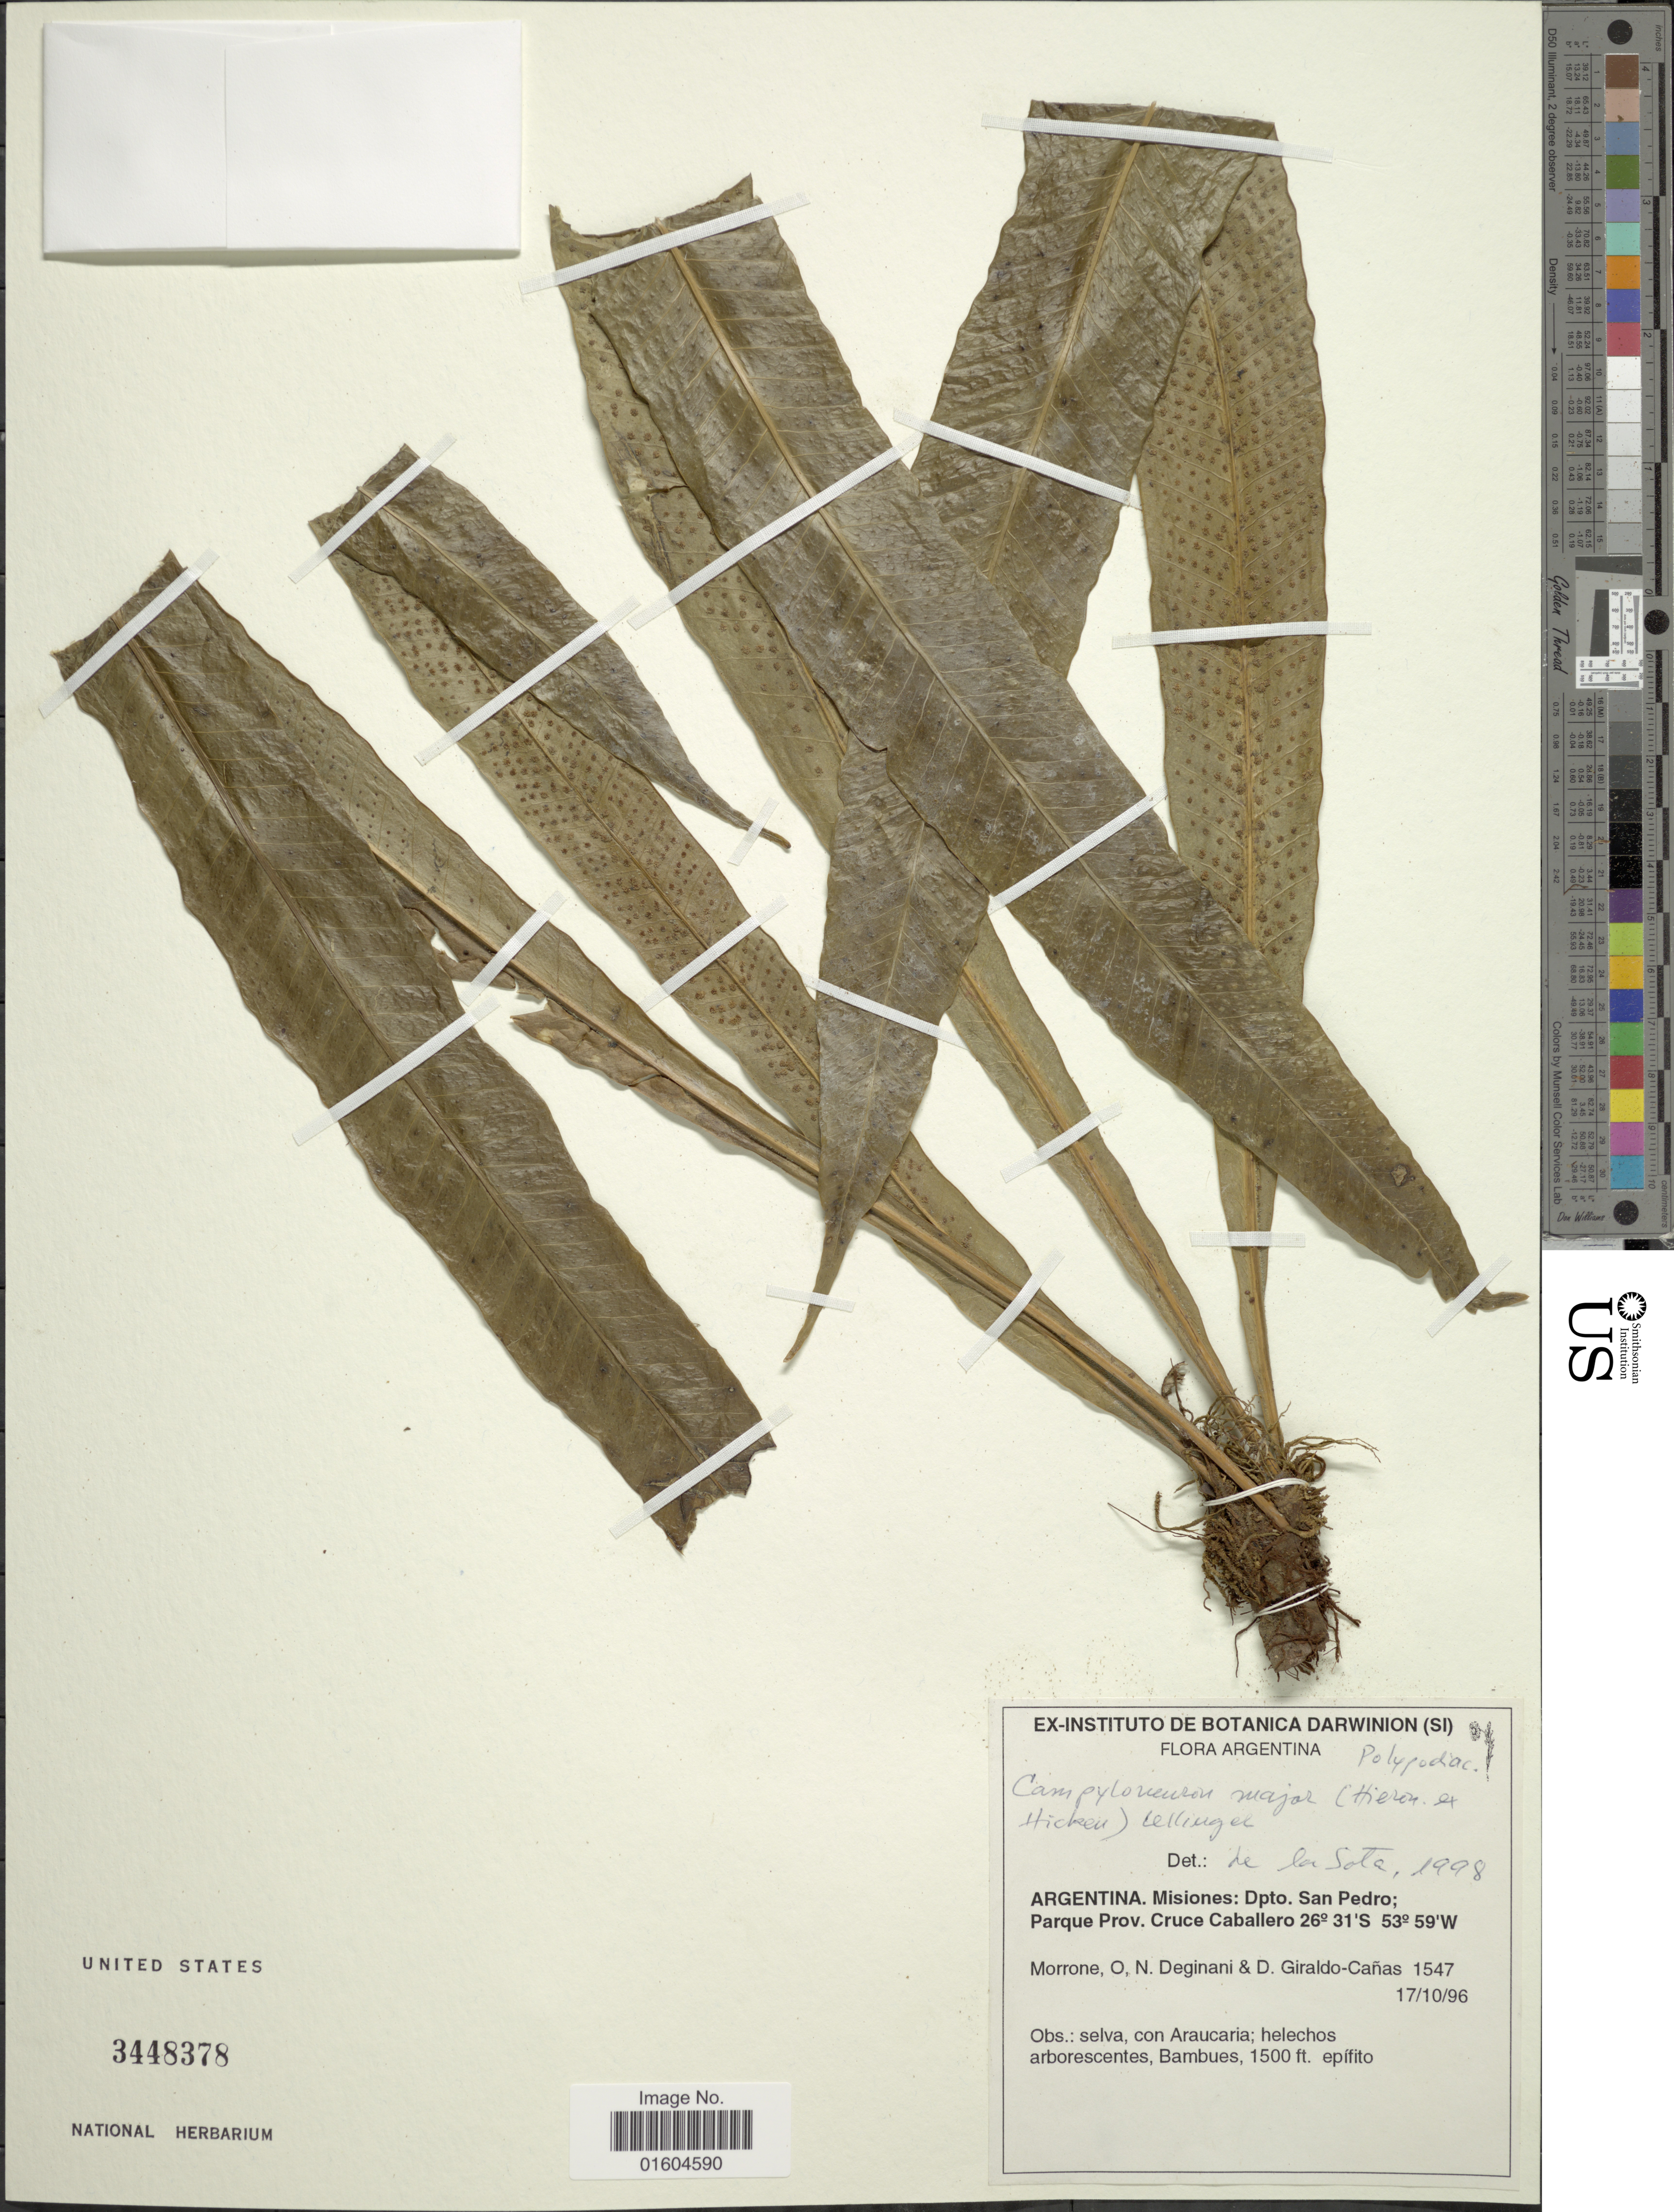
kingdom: Plantae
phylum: Tracheophyta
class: Polypodiopsida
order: Polypodiales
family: Polypodiaceae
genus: Campyloneurum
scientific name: Campyloneurum major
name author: (Hieron. ex Hicken) Lellinger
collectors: O. N. Morrone, N. Deginani, M. Ponce & D. A. Giraldo-Cañas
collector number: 1547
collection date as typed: Transcribed d/m/y: 17/10/96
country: Paraguay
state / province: San Pedro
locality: Argentina. Misiones: San Pedro, Parque Prov. Cruce Caballero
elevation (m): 457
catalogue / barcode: US 344838